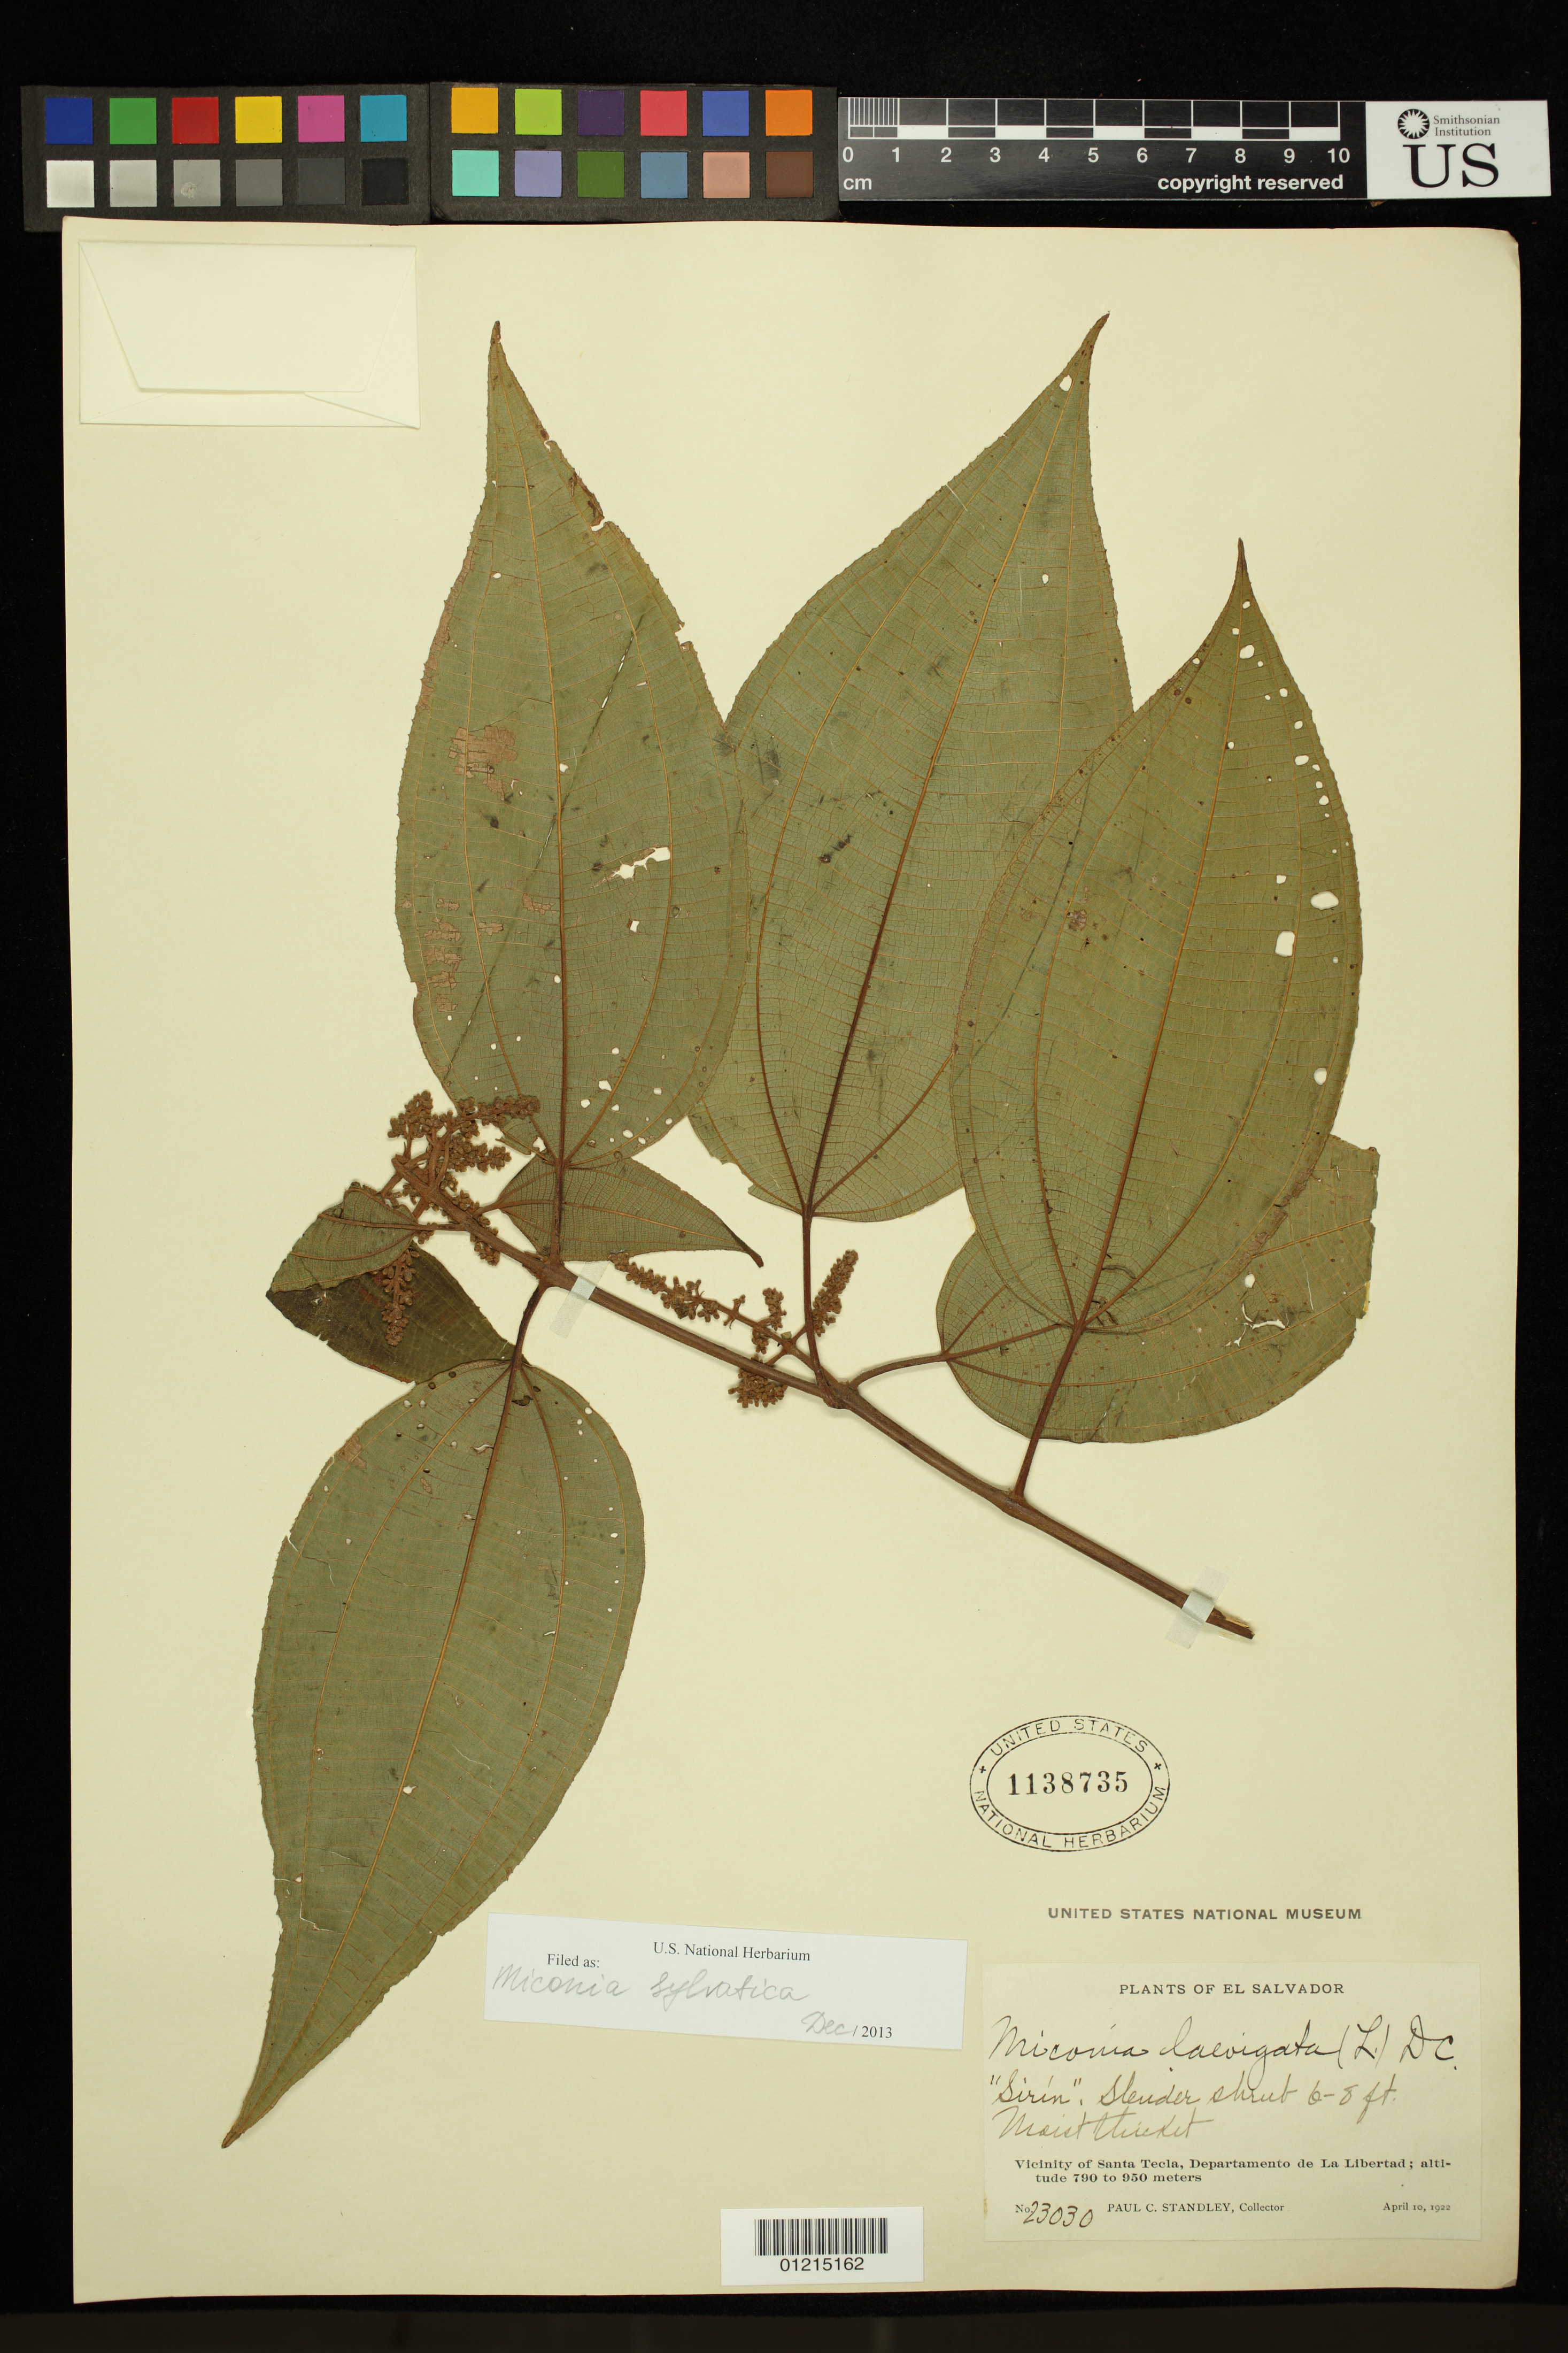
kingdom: Plantae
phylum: Tracheophyta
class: Magnoliopsida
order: Myrtales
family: Melastomataceae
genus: Miconia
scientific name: Miconia sylvatica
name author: (Schltdl.) Naudin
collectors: P. C. Standley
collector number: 23030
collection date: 1922-04-10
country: El Salvador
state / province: La Libertad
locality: Vicinity of Santa Tecla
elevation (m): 790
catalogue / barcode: US 1138735